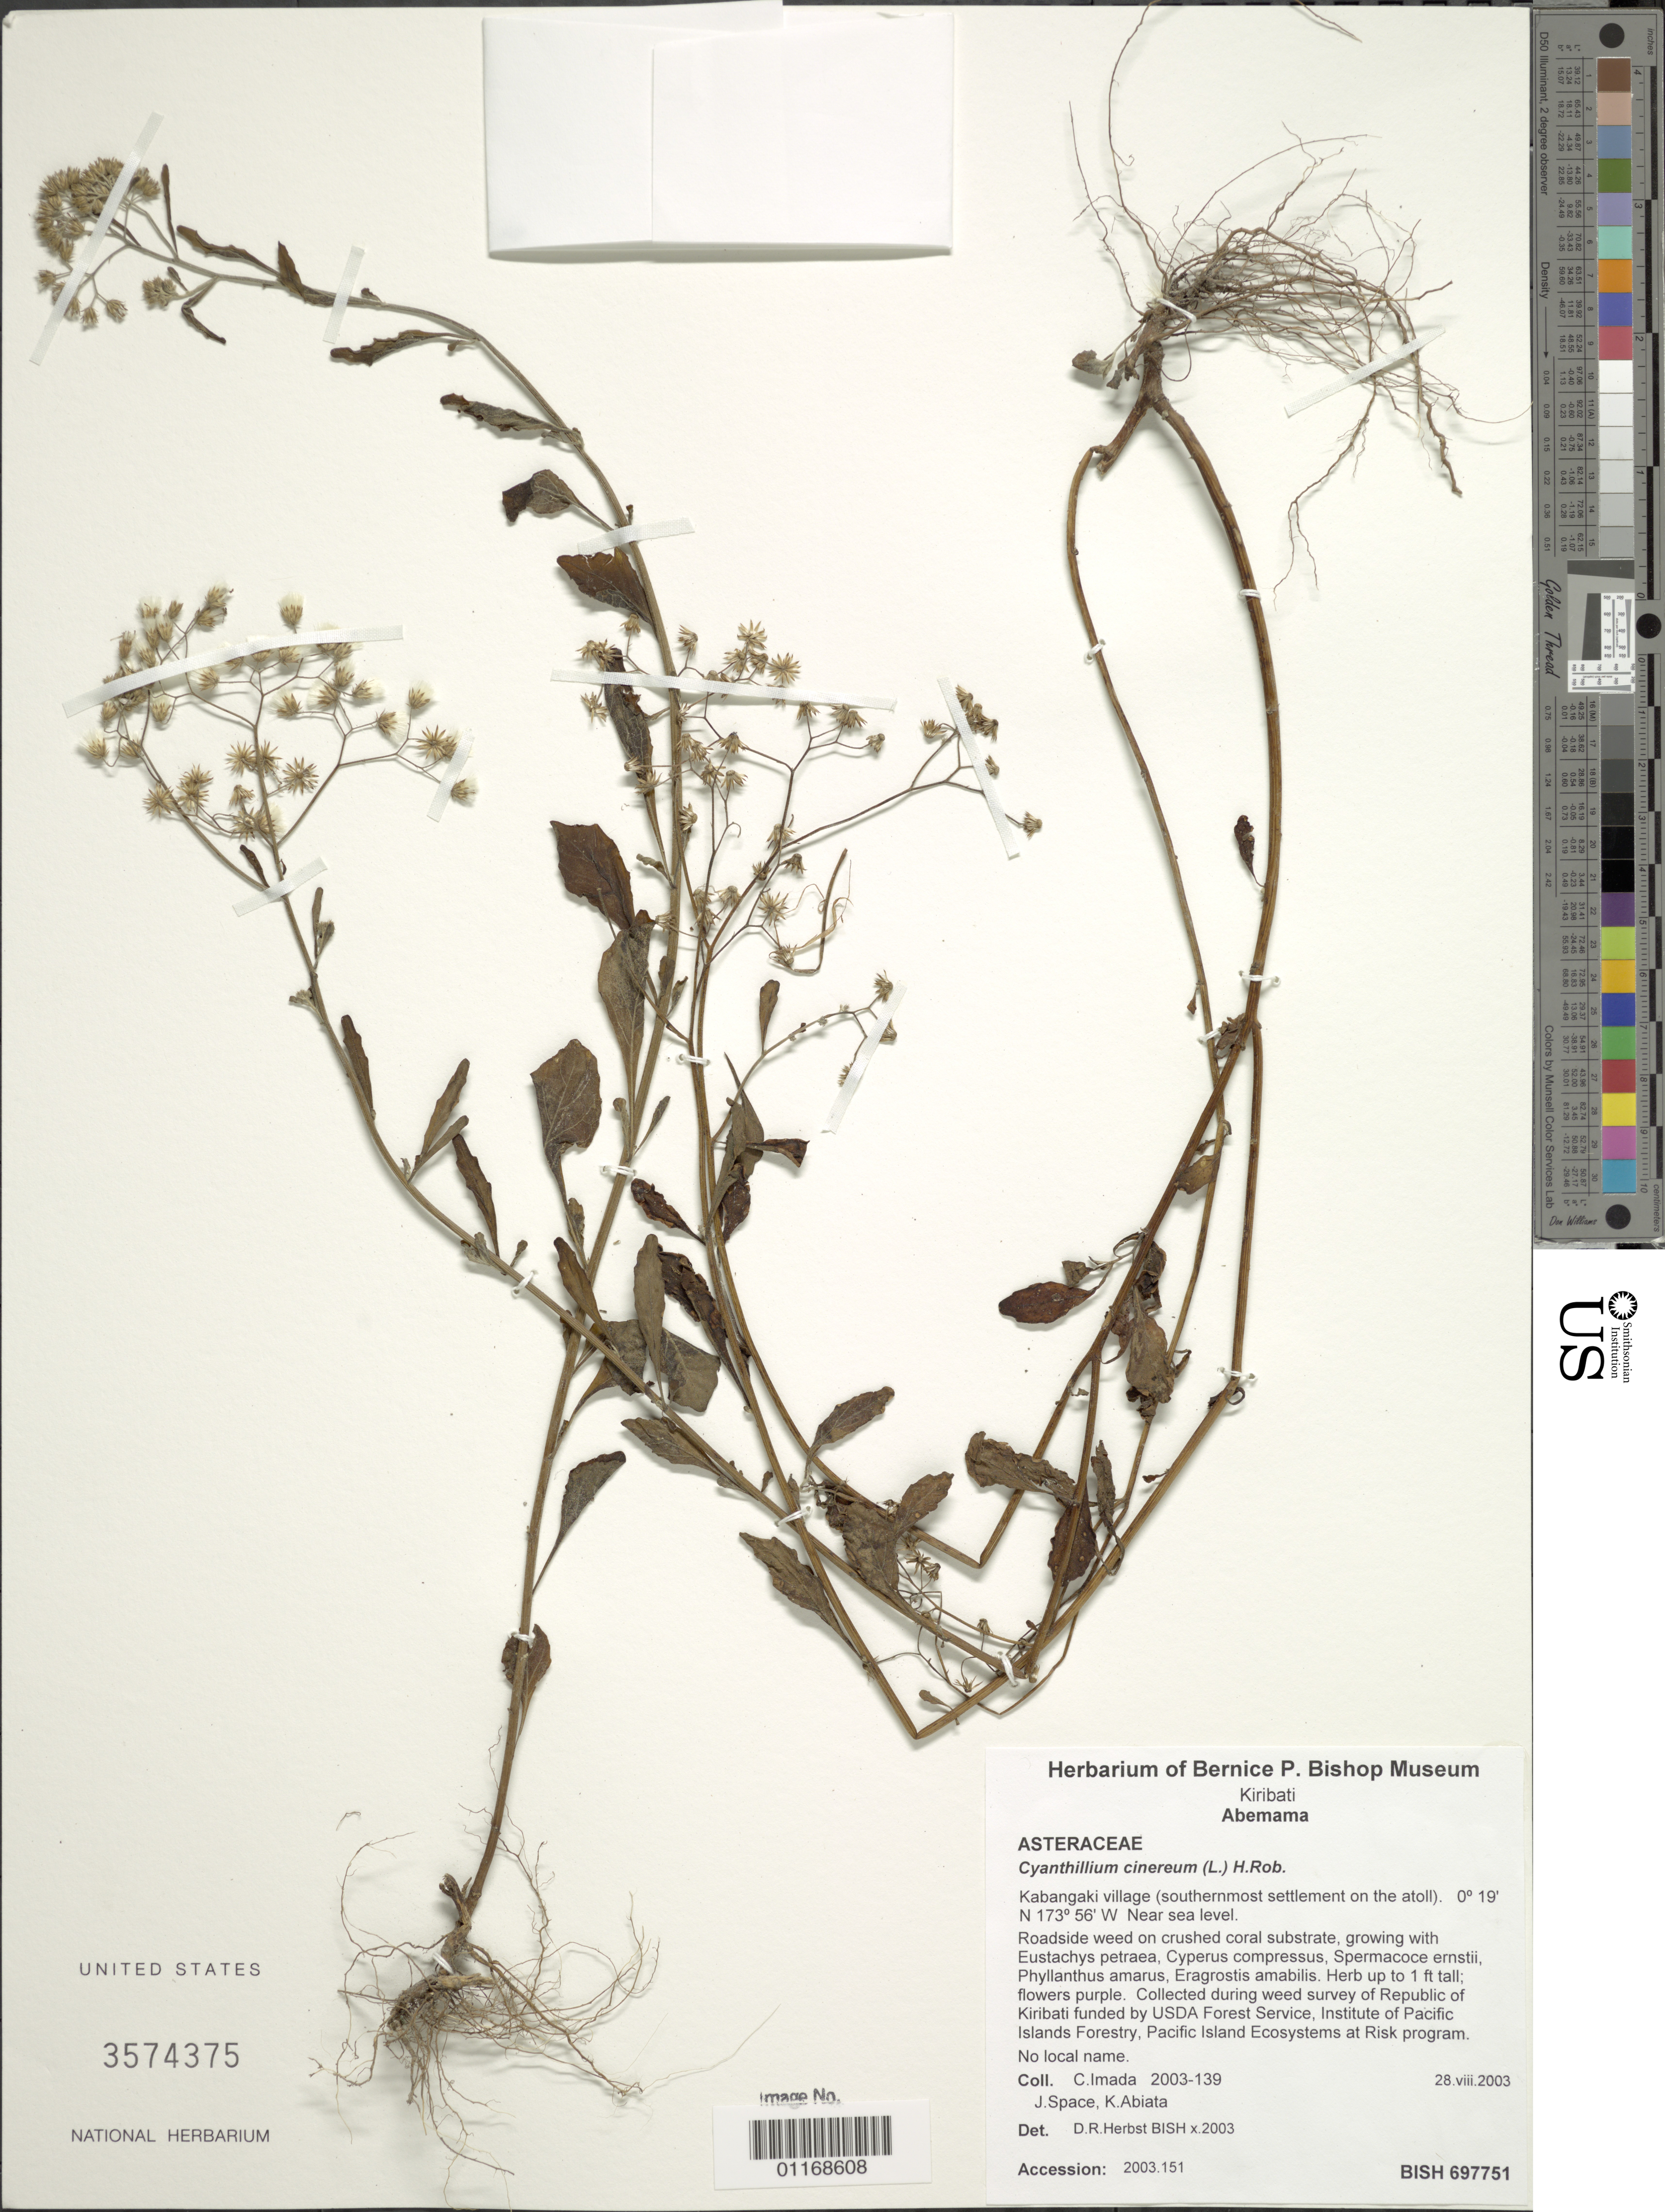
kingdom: Plantae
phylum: Tracheophyta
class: Magnoliopsida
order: Asterales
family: Asteraceae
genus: Cyanthillium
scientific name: Cyanthillium cinereum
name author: (L.) H. Rob.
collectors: C. Imada, J. Space & K. Abiata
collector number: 2003-139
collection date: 2003-08-28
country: Kiribati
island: Abemama Atoll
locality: Kabangkai village (southernmost settlement on the atoll).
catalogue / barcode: US 3574375